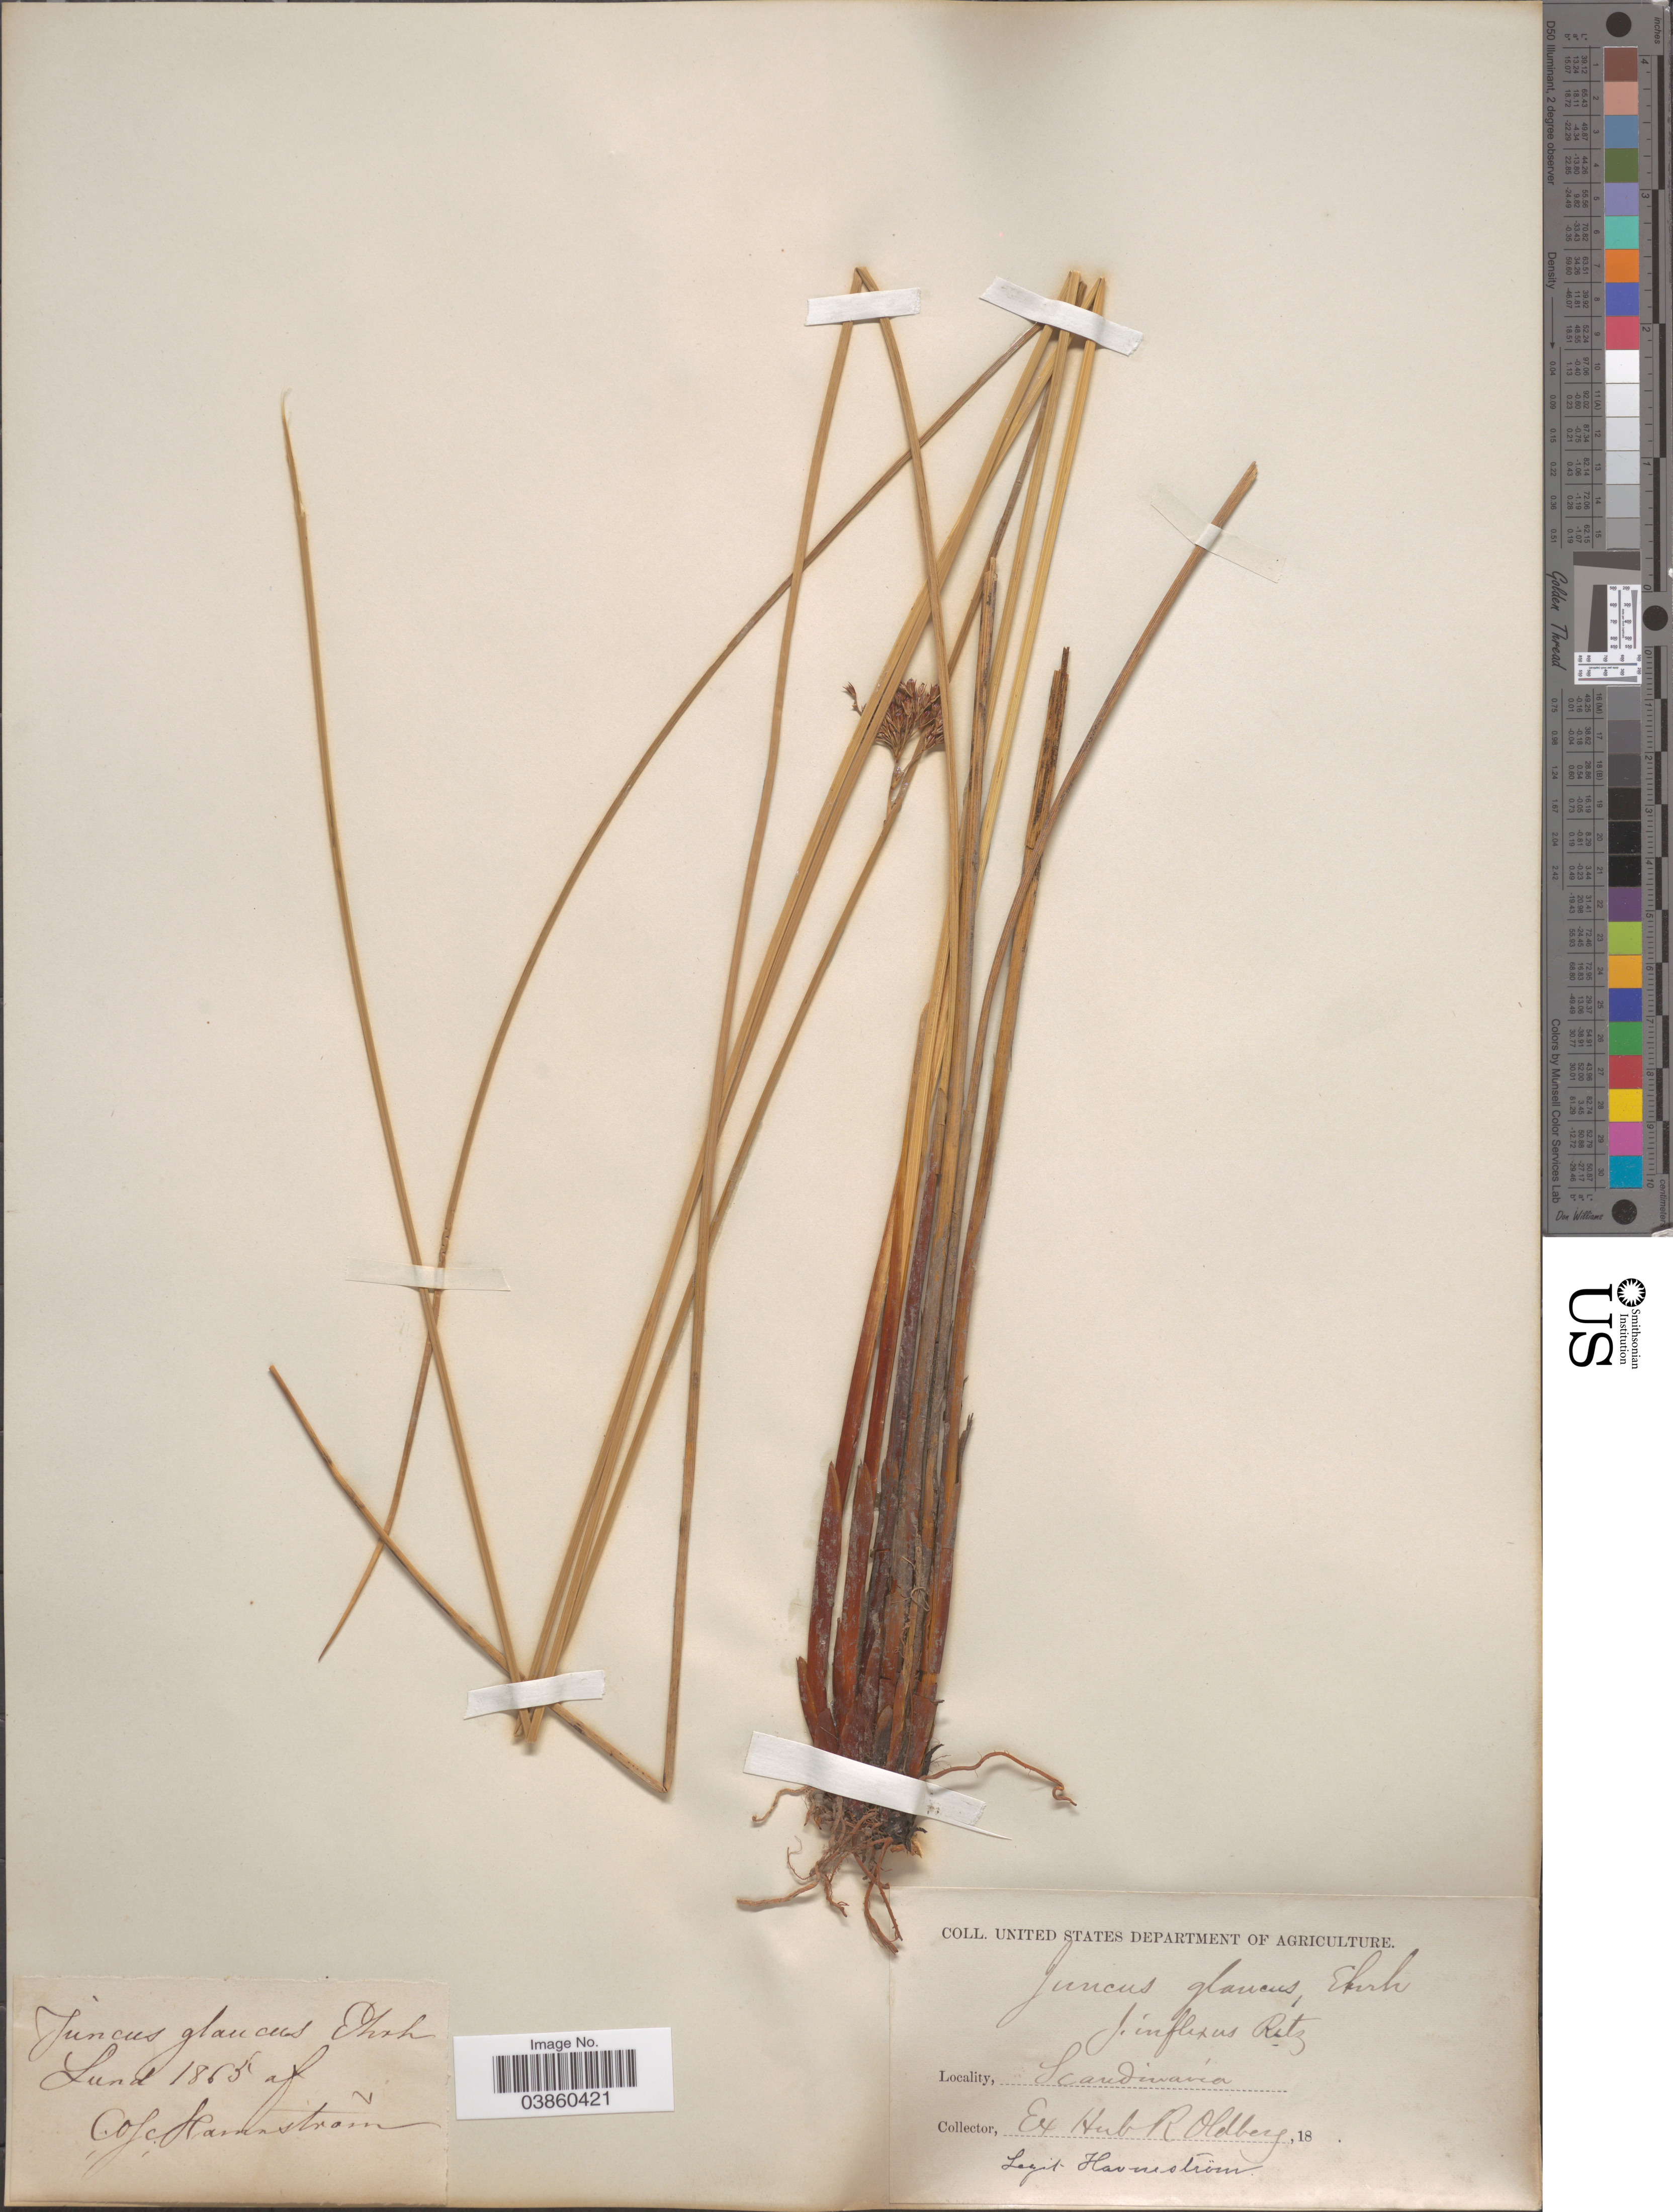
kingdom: Plantae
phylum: Tracheophyta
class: Liliopsida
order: Poales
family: Juncaceae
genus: Juncus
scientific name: Juncus glaucus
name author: Ehrh.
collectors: Havneström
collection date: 1865-06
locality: Scandinavia.